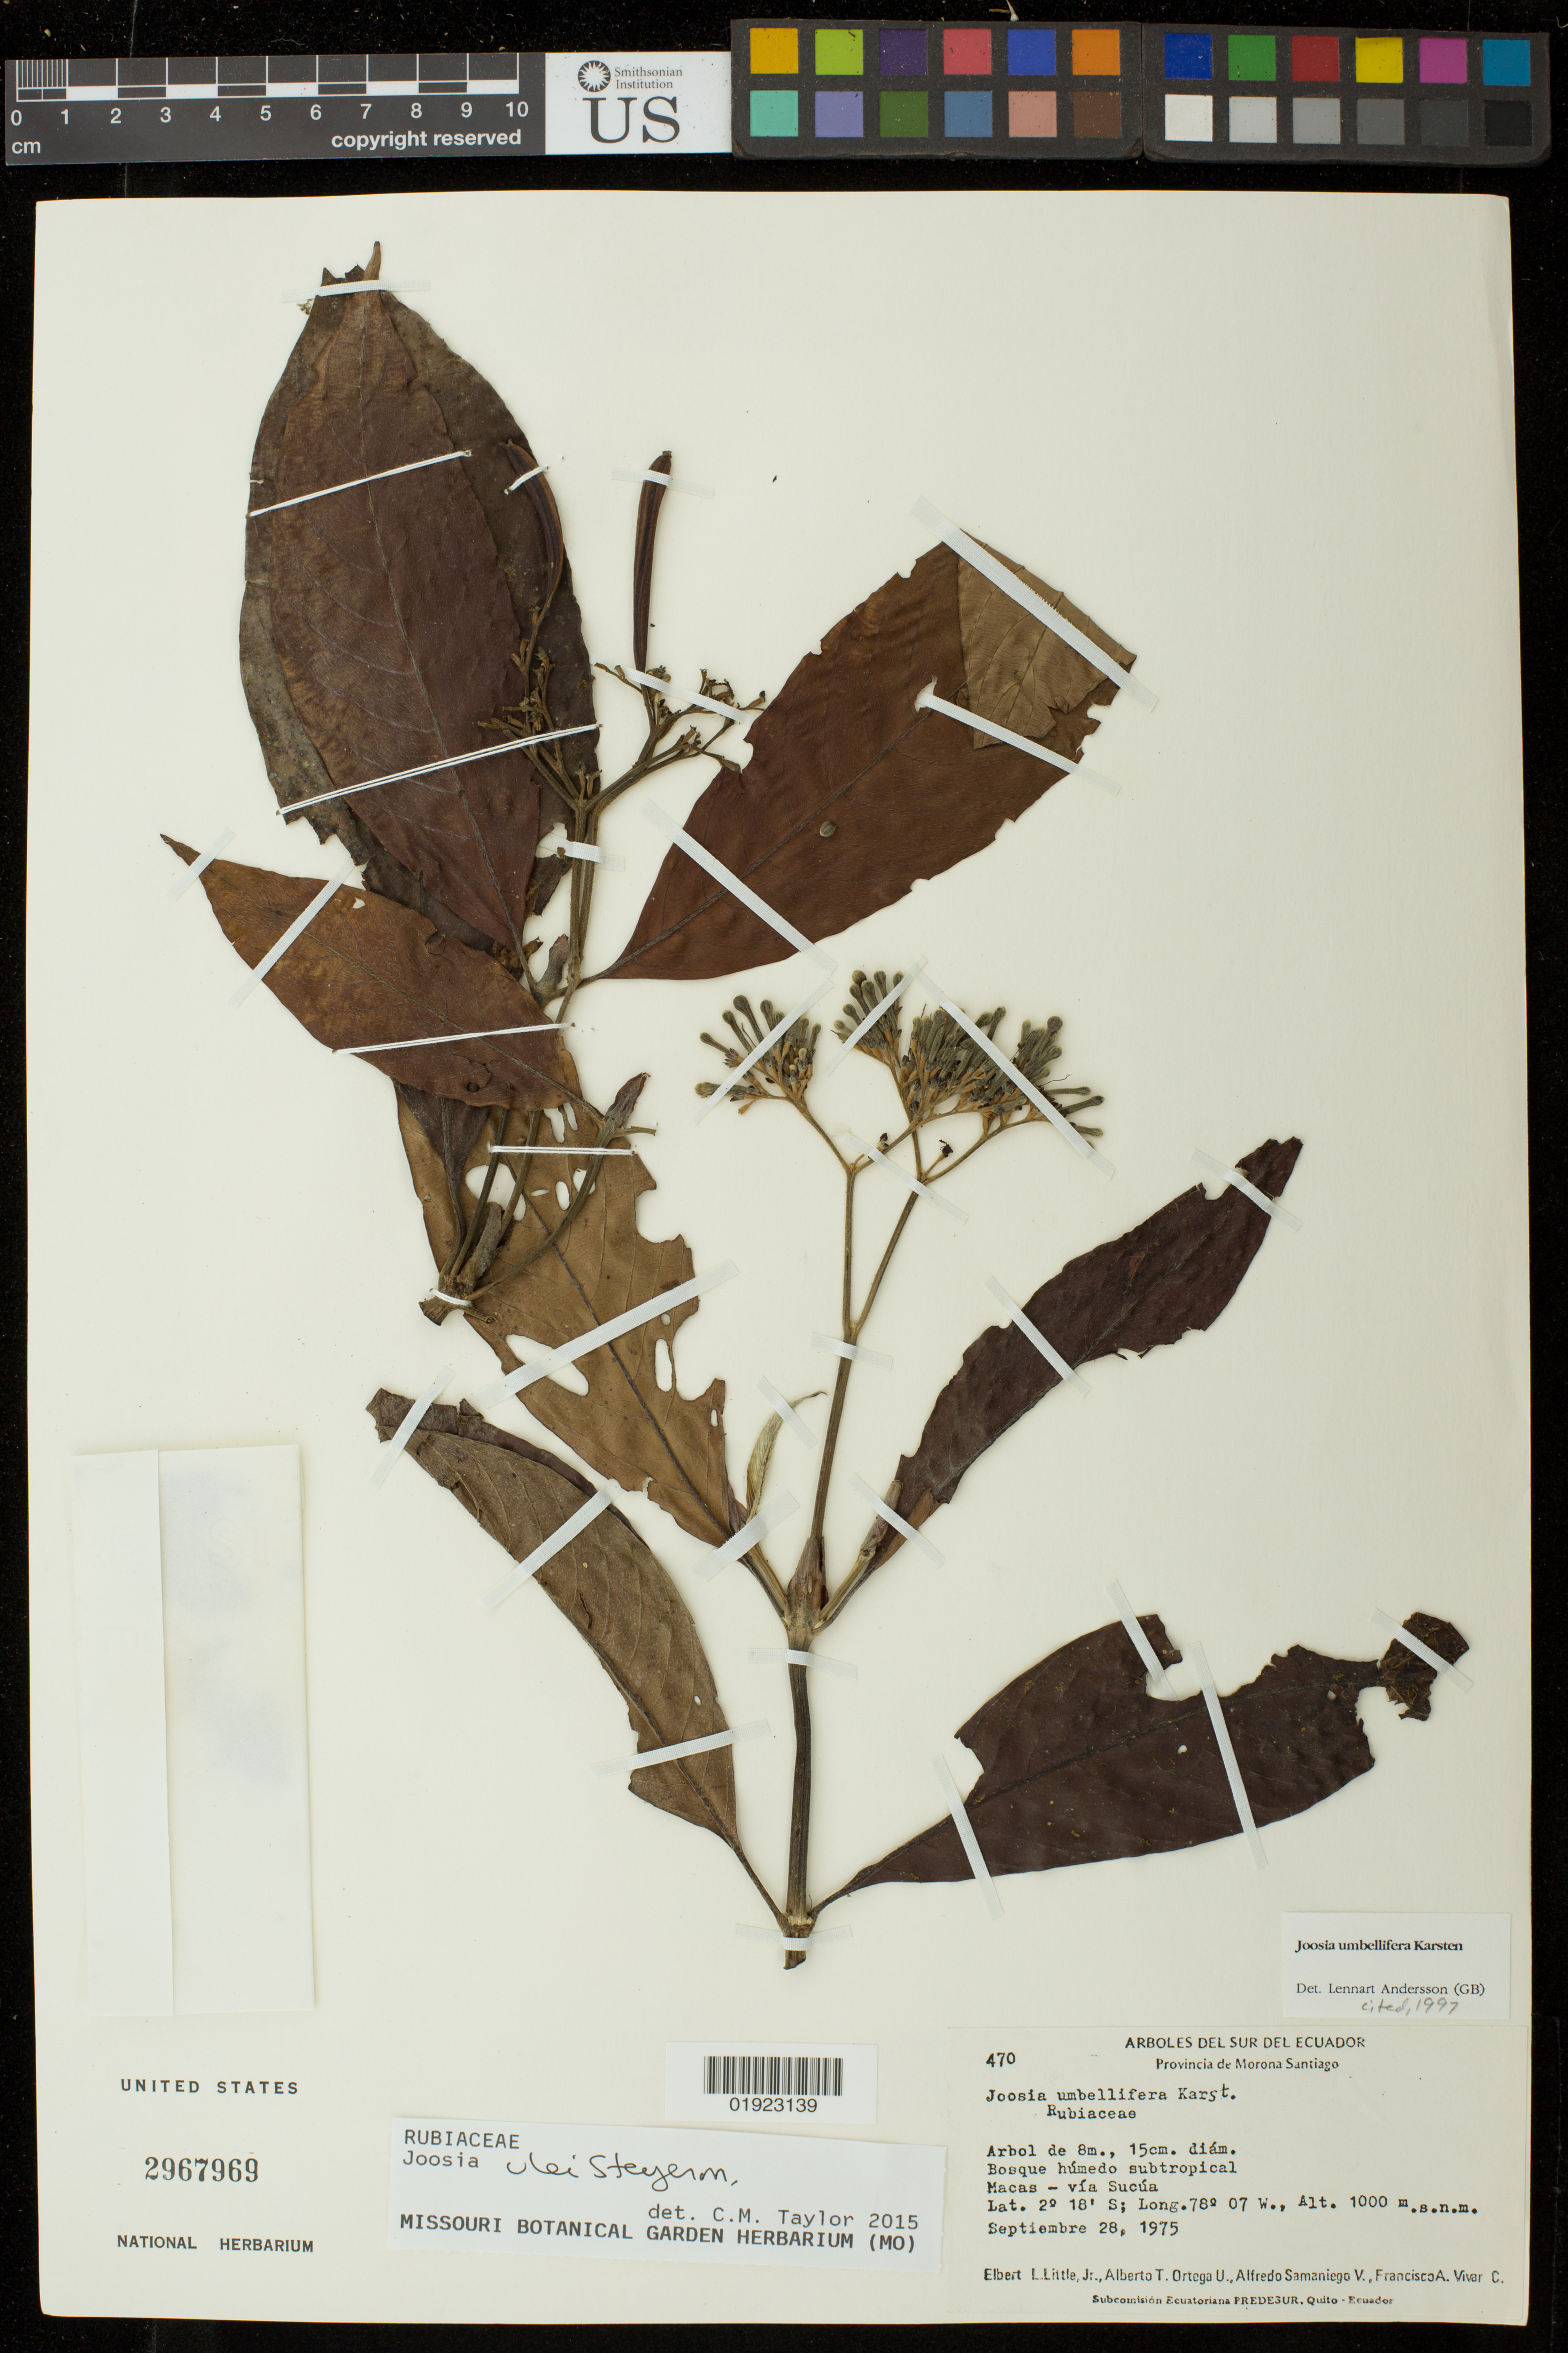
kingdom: Plantae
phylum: Tracheophyta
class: Magnoliopsida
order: Gentianales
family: Rubiaceae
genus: Joosia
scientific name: Joosia ulei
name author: Steyerm.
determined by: Taylor, Charlotte M.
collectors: E. L. Little, A. T. Ortega U., A. V. Samaniego & F. A. Vivar C.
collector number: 470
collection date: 1975-09-28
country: Ecuador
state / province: Morona-Santiago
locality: Macas- via Sucua.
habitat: Bosque humedo subtropical.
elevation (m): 1000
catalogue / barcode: US 2967969